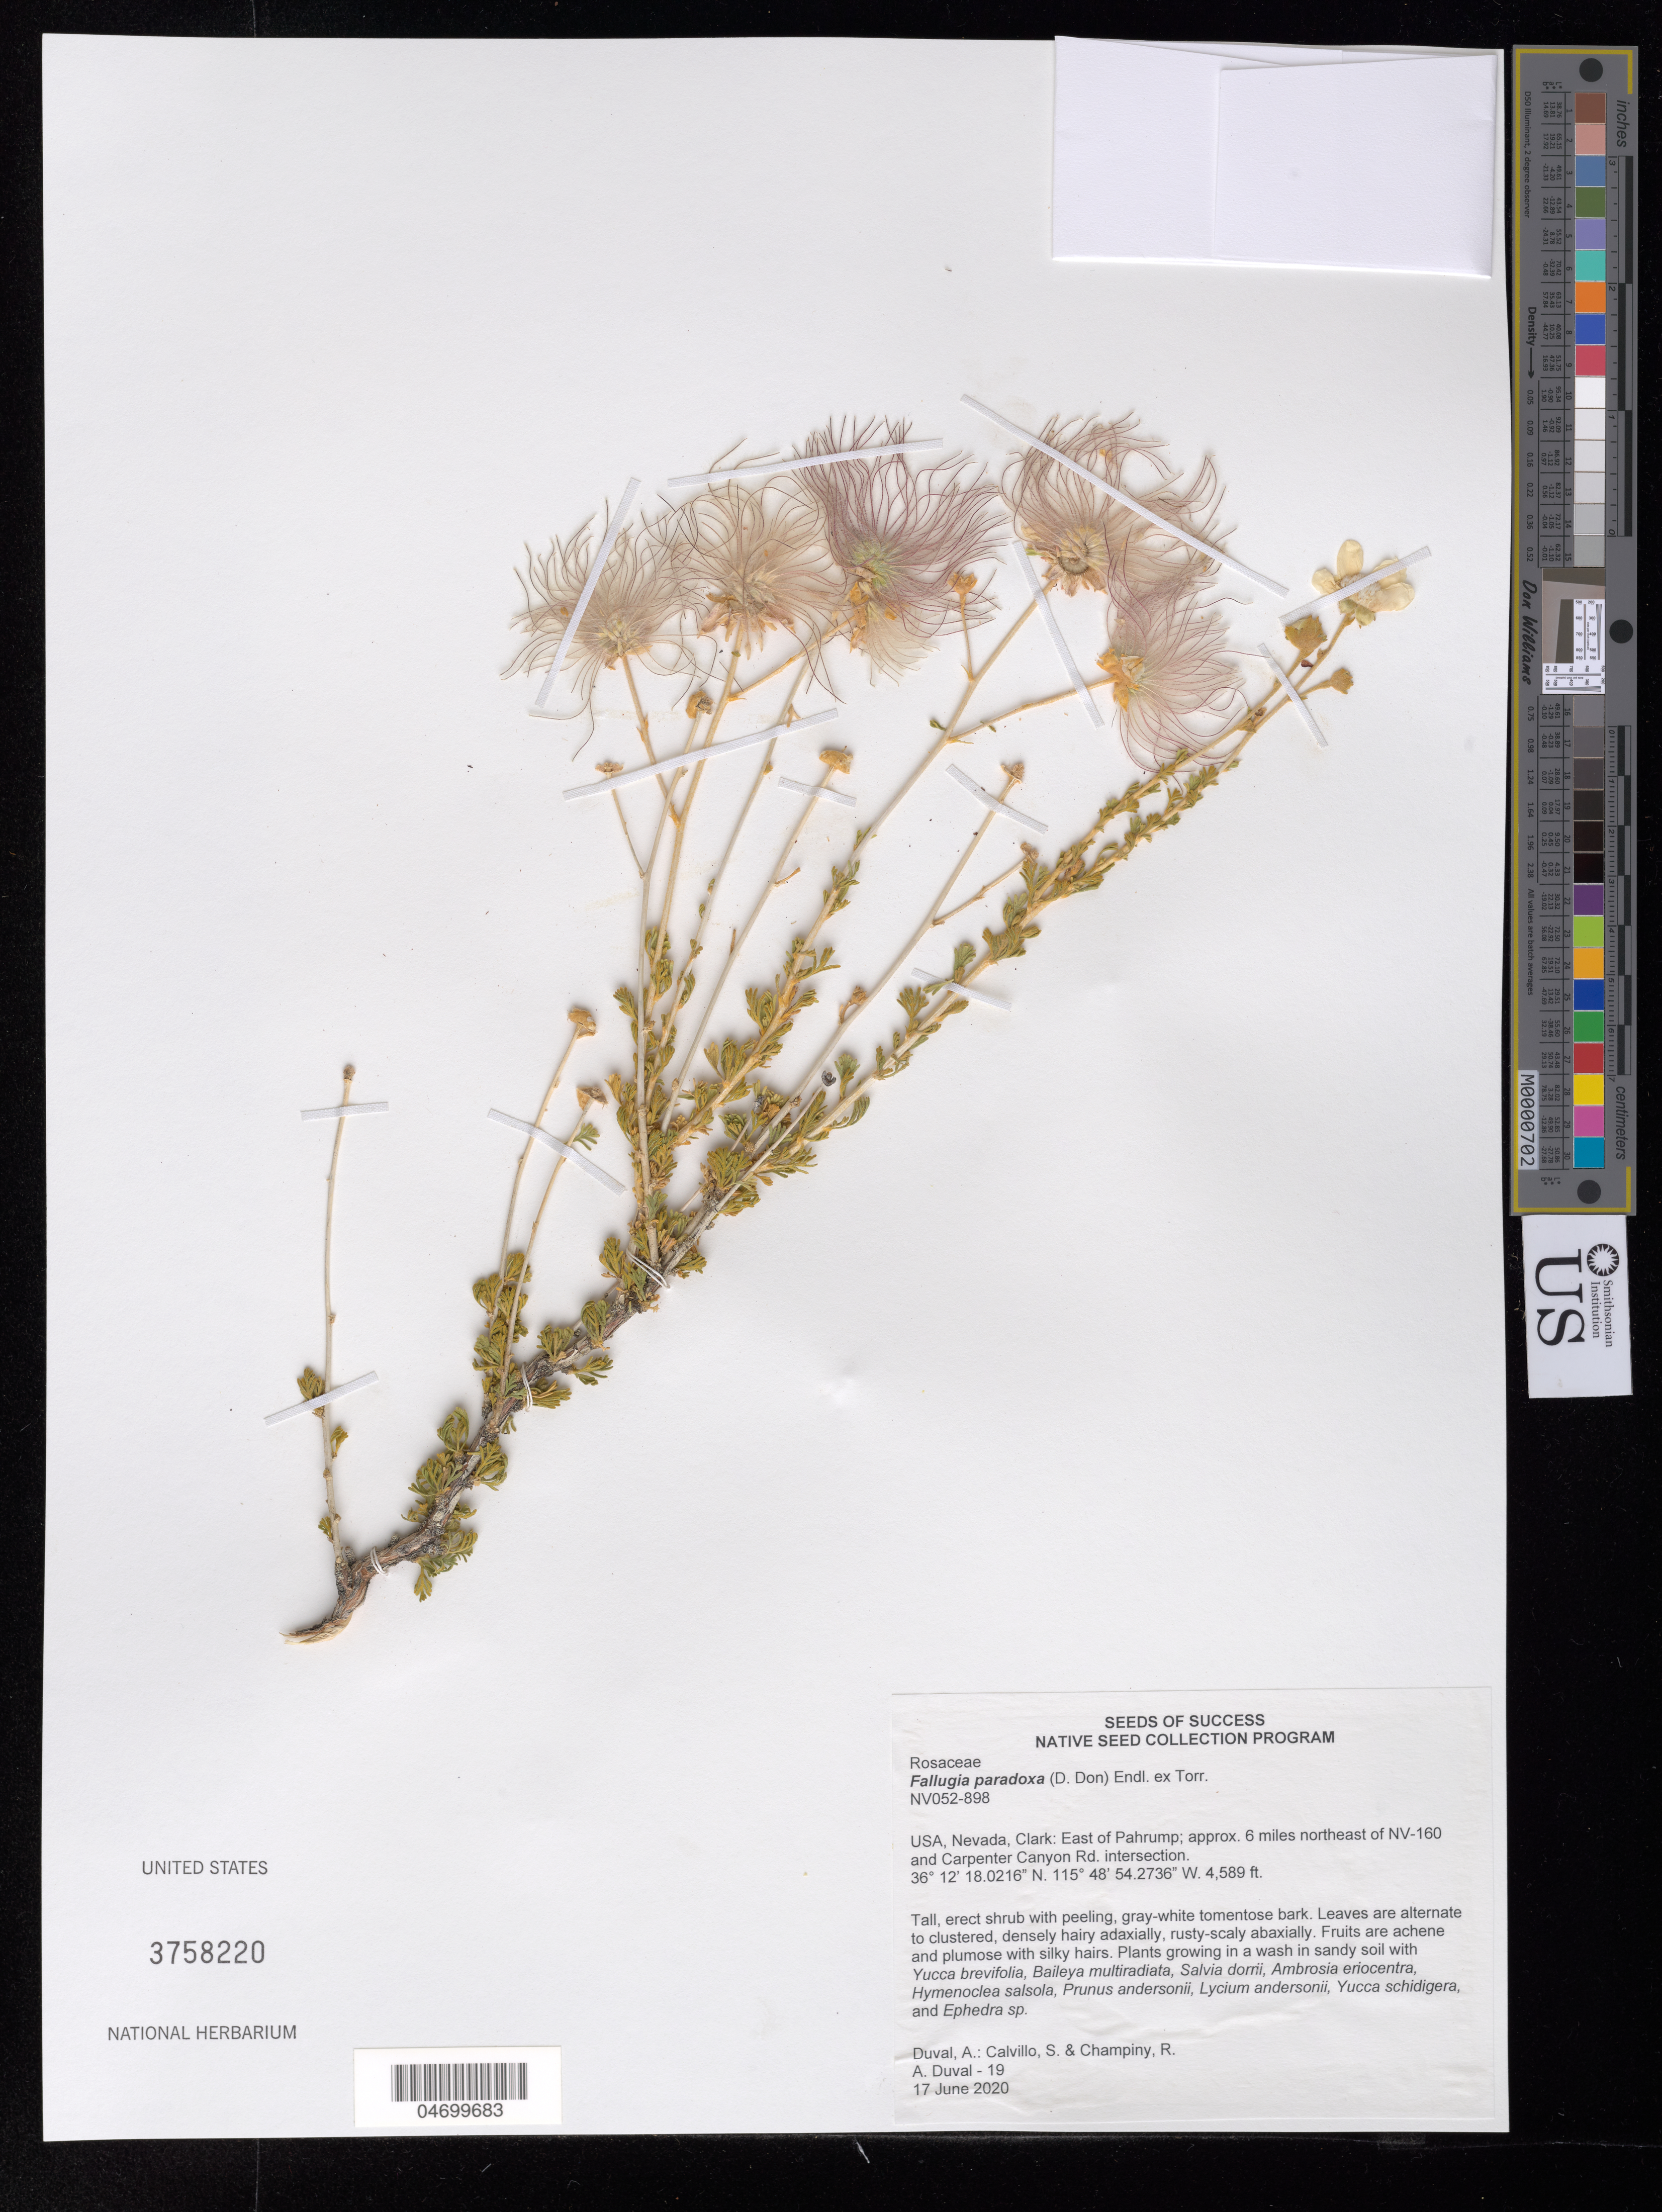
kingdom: Plantae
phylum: Tracheophyta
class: Magnoliopsida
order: Rosales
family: Rosaceae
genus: Fallugia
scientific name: Fallugia paradoxa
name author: (D. Don ex Tilloch & T. Taylor) Endl. ex Torr.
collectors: A. Duval, S. Calvillo & R. Champiny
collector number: NV052-898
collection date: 2020-06-17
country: United States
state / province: Nevada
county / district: Clark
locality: E of Pahrump, 6 mi.NE of NV-160 and Carpenter Canyon Rd. intersection.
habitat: In a wash in sandy soil. With Yucca brevifolia, Salvia dorrii, Ephedra sp., etc.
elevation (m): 1399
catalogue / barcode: US 3758220